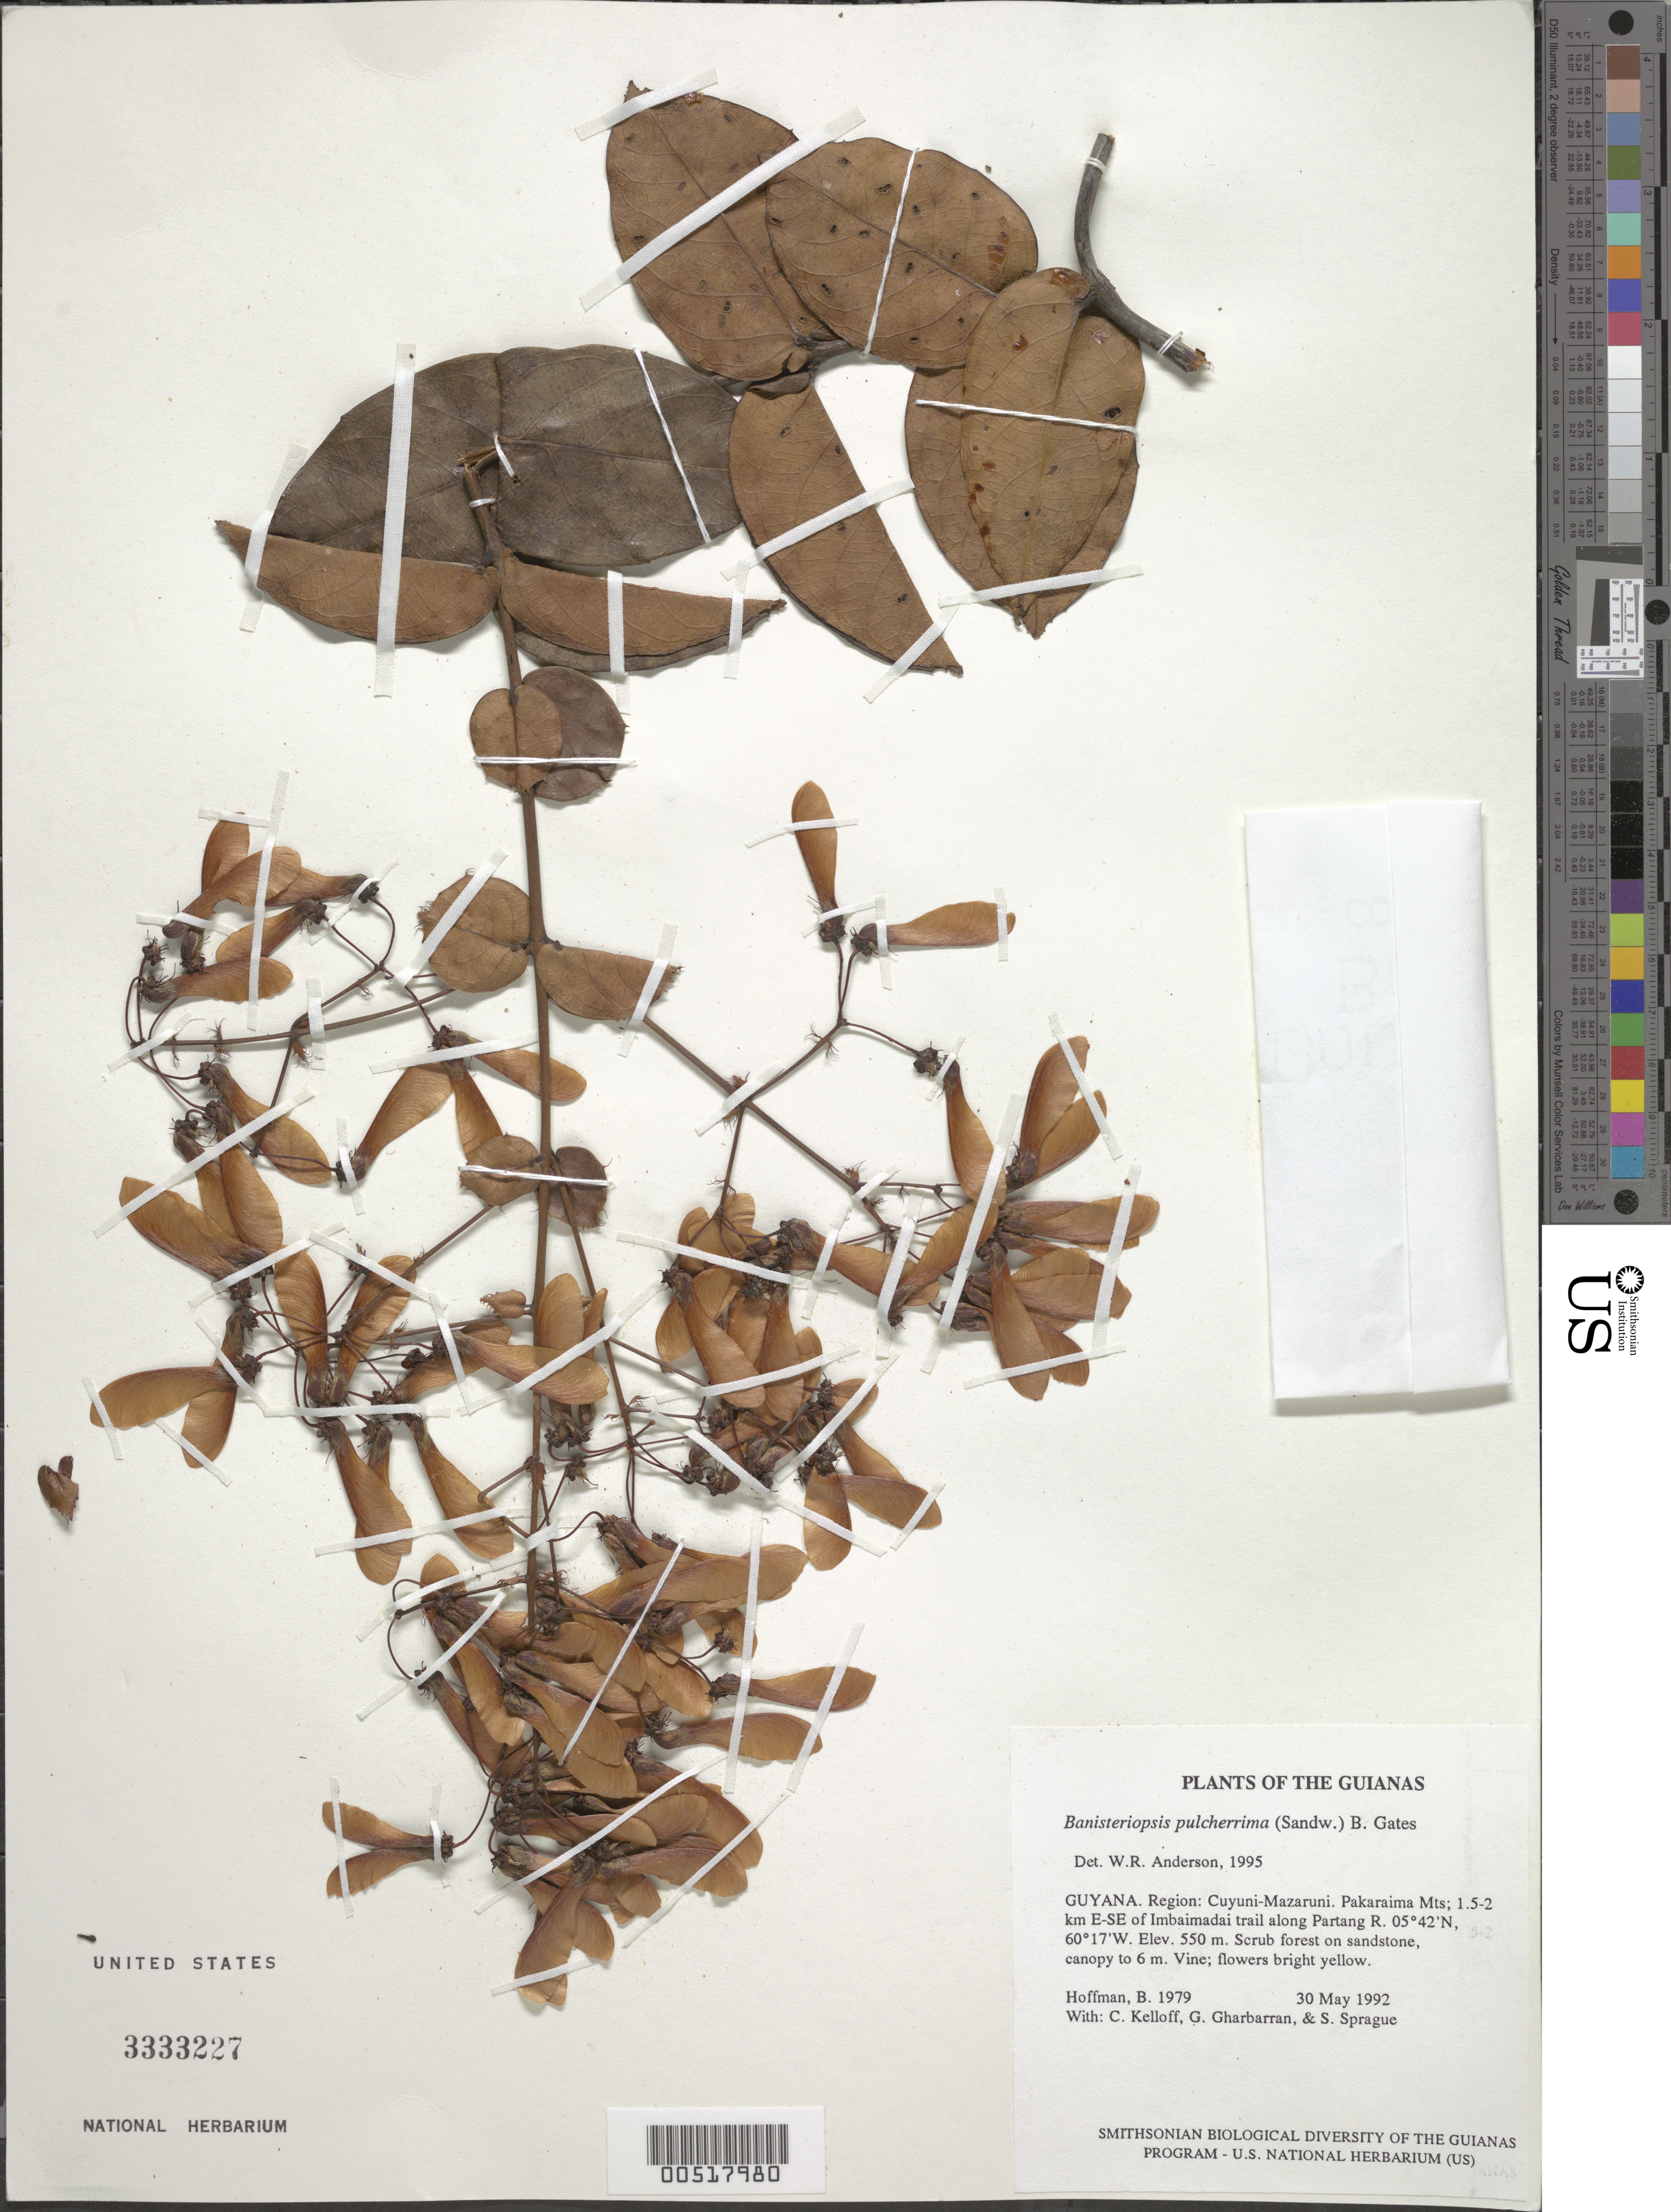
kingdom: Plantae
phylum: Tracheophyta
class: Magnoliopsida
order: Malpighiales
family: Malpighiaceae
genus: Banisteriopsis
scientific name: Banisteriopsis pulcherrima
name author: (Sandwith) B. Gates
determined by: Anderson, W. R., (MICH), University of Michigan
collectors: B. Hoffman, C. L. Kelloff, G. Gharbarran & S. Sprague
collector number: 1979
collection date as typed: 30 May 1992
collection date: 1992-05-30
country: Guyana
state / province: Cuyuni-Mazaruni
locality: Pakaraima Mts; 1.5-2 km ESE of Imbaimadai trail along Partang River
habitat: Scrub forest on sandstone, canopy to 6 m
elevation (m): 550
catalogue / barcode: US 3333227